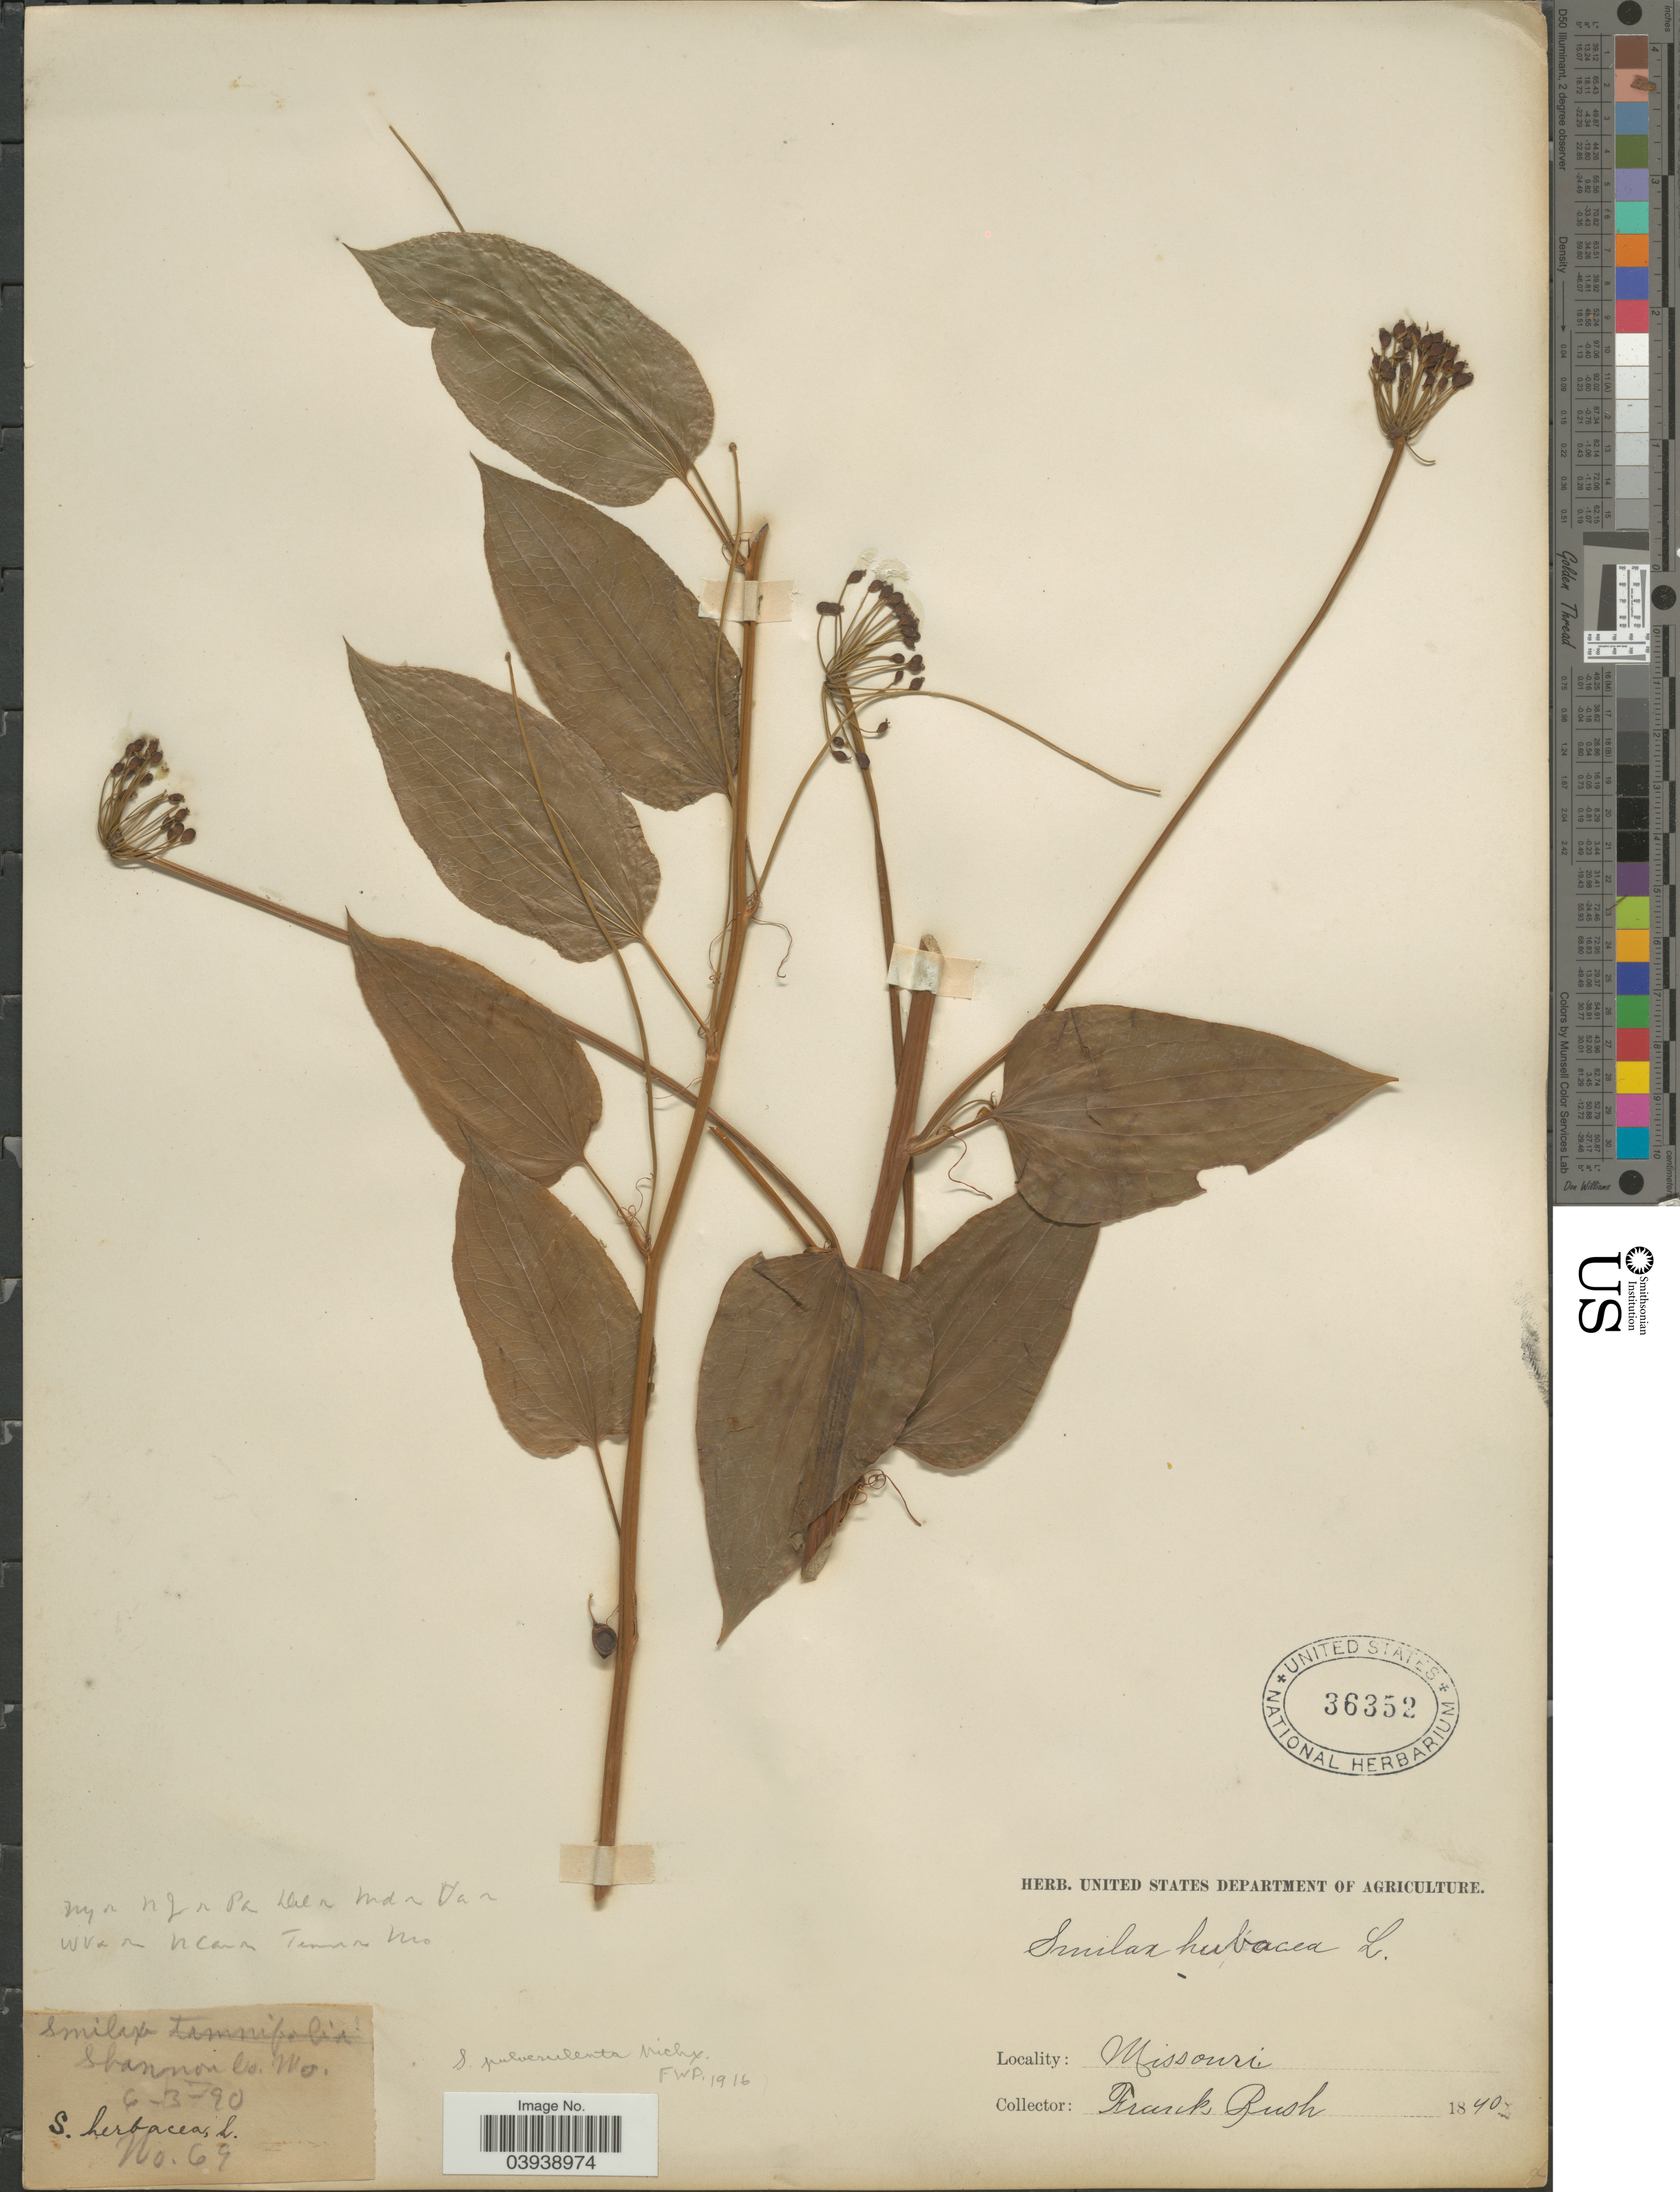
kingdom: Plantae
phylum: Tracheophyta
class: Liliopsida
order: Liliales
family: Smilacaceae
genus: Smilax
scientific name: Smilax pulverulenta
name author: Michx.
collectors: F. Rush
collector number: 69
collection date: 1890-06-03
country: United States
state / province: Missouri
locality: Shannon Co.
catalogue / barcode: US 36352